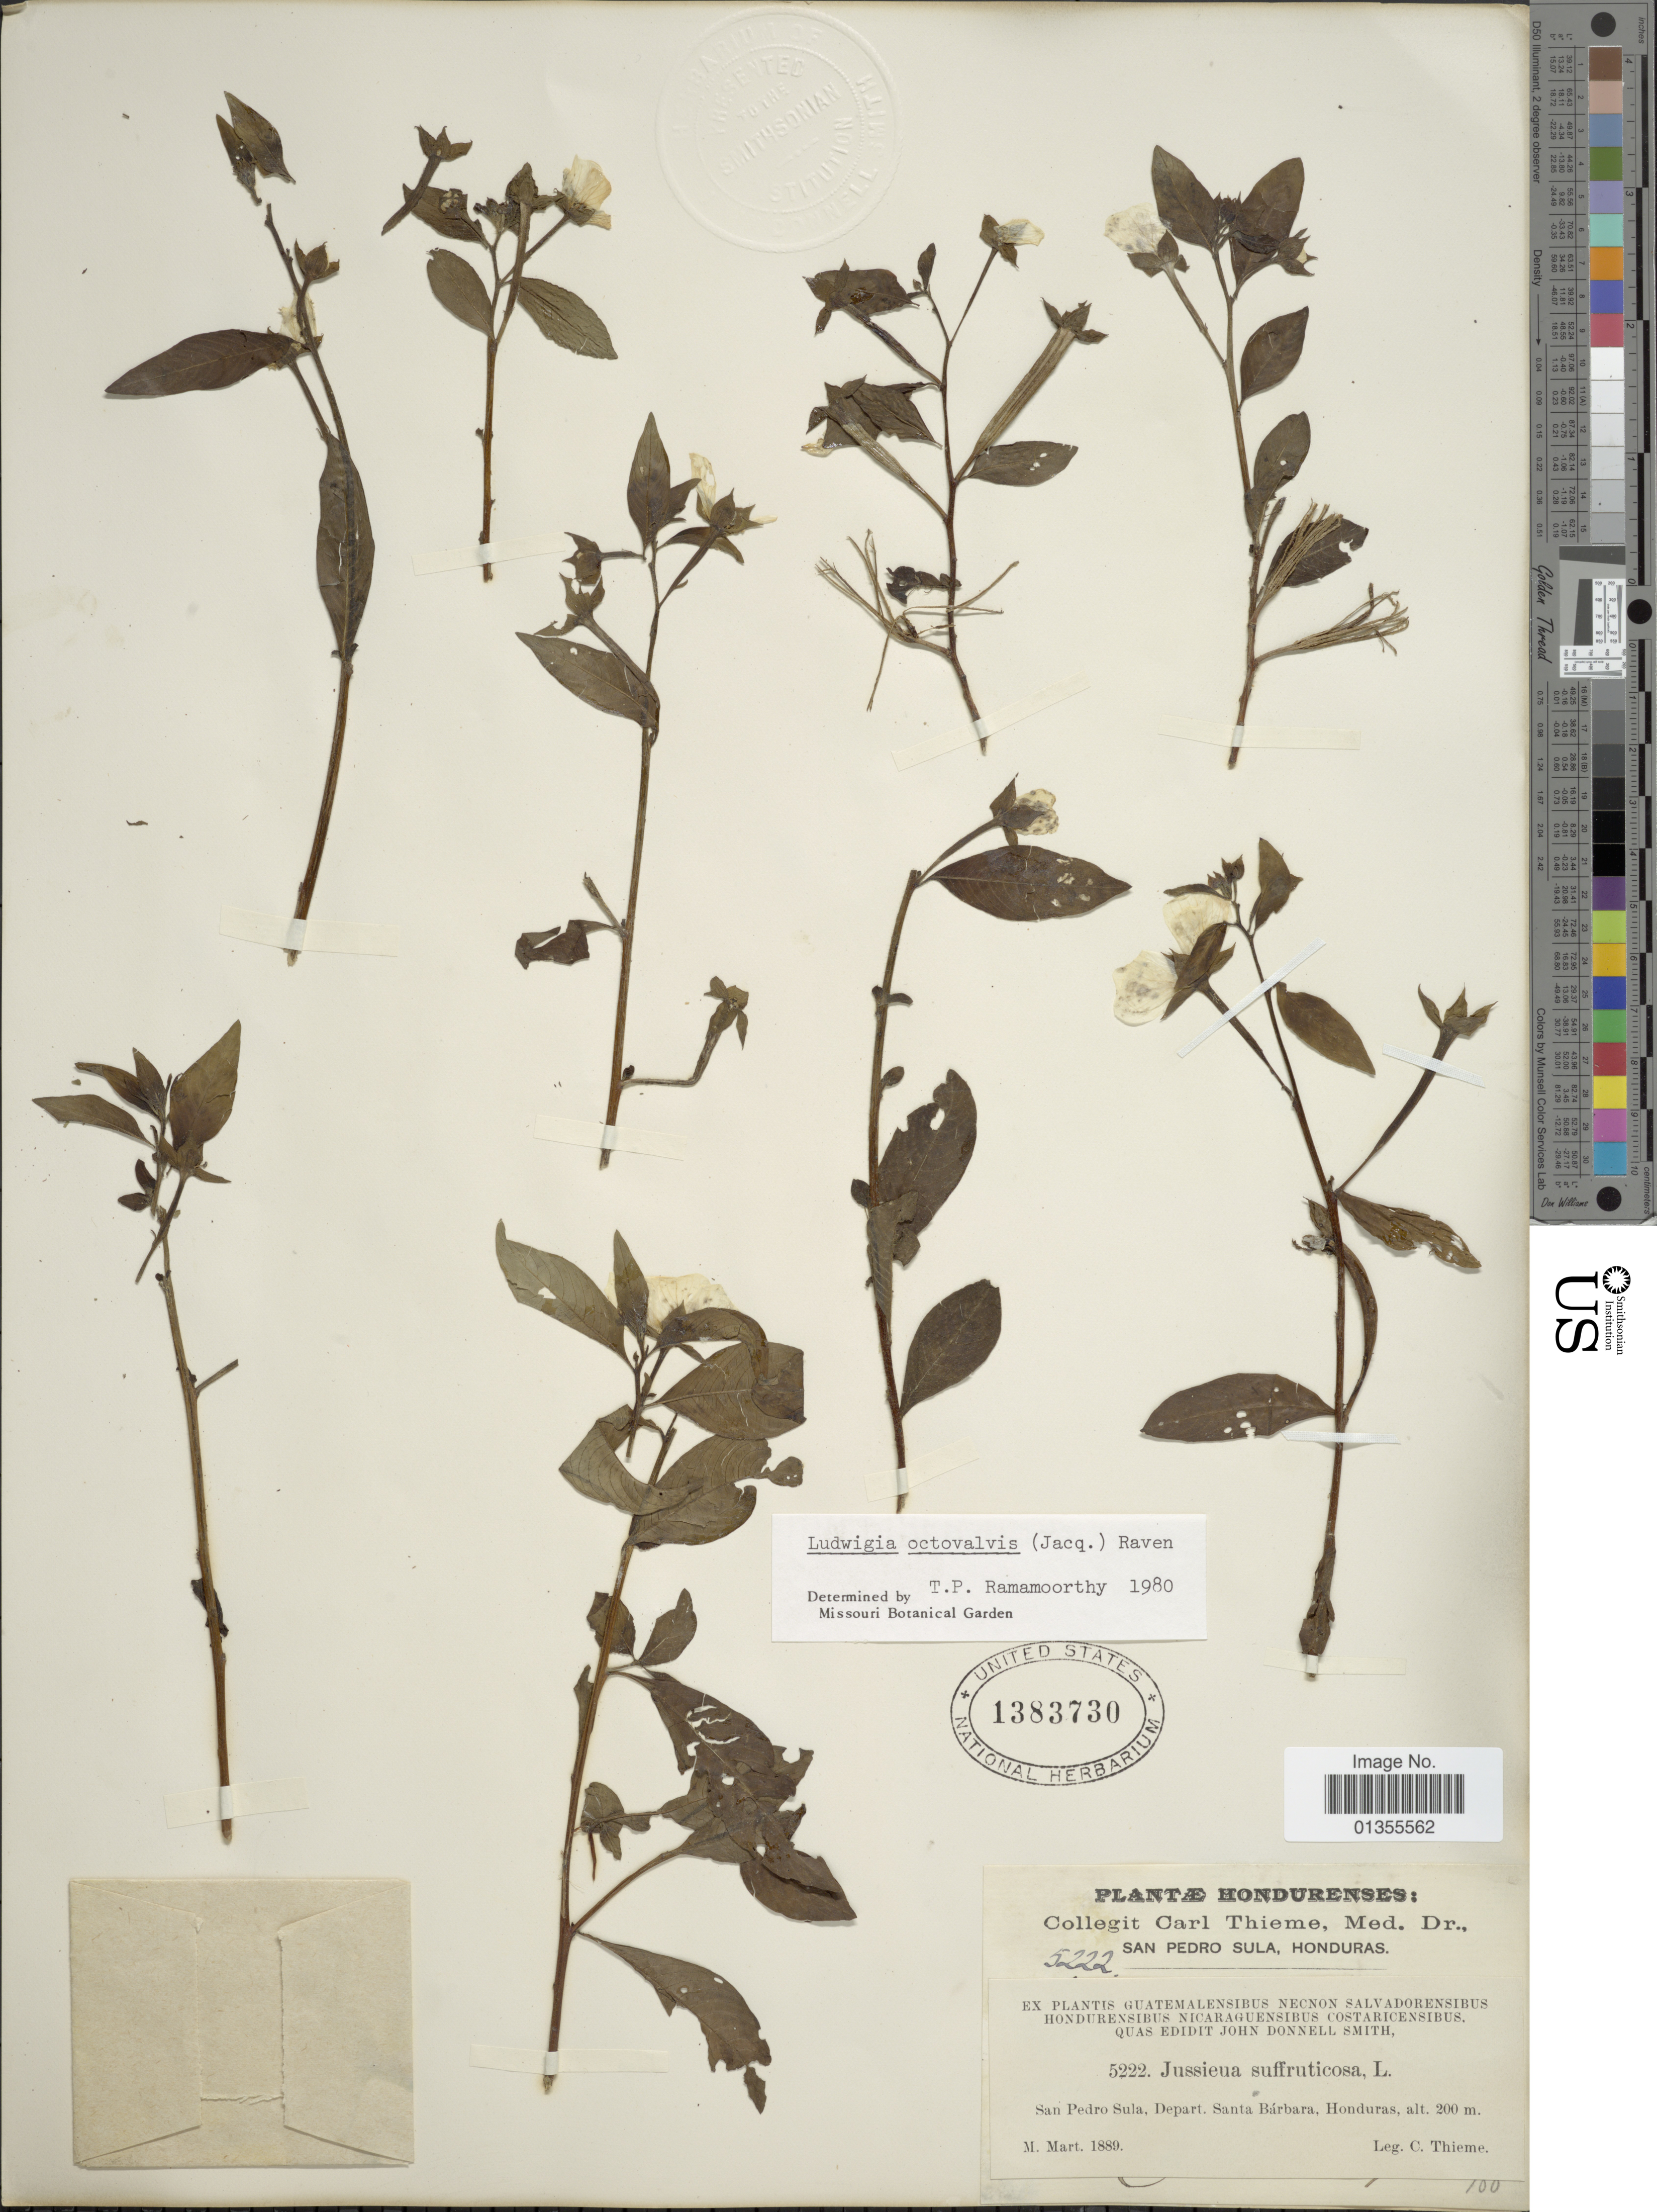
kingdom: Plantae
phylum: Tracheophyta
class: Magnoliopsida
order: Myrtales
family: Onagraceae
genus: Ludwigia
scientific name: Ludwigia octovalvis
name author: (Jacq.) P.H. Raven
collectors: C. Thieme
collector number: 5222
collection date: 1889-03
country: Honduras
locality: San Pedro Sula, Depart. Santa Bárbara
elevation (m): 200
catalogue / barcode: US 1383730